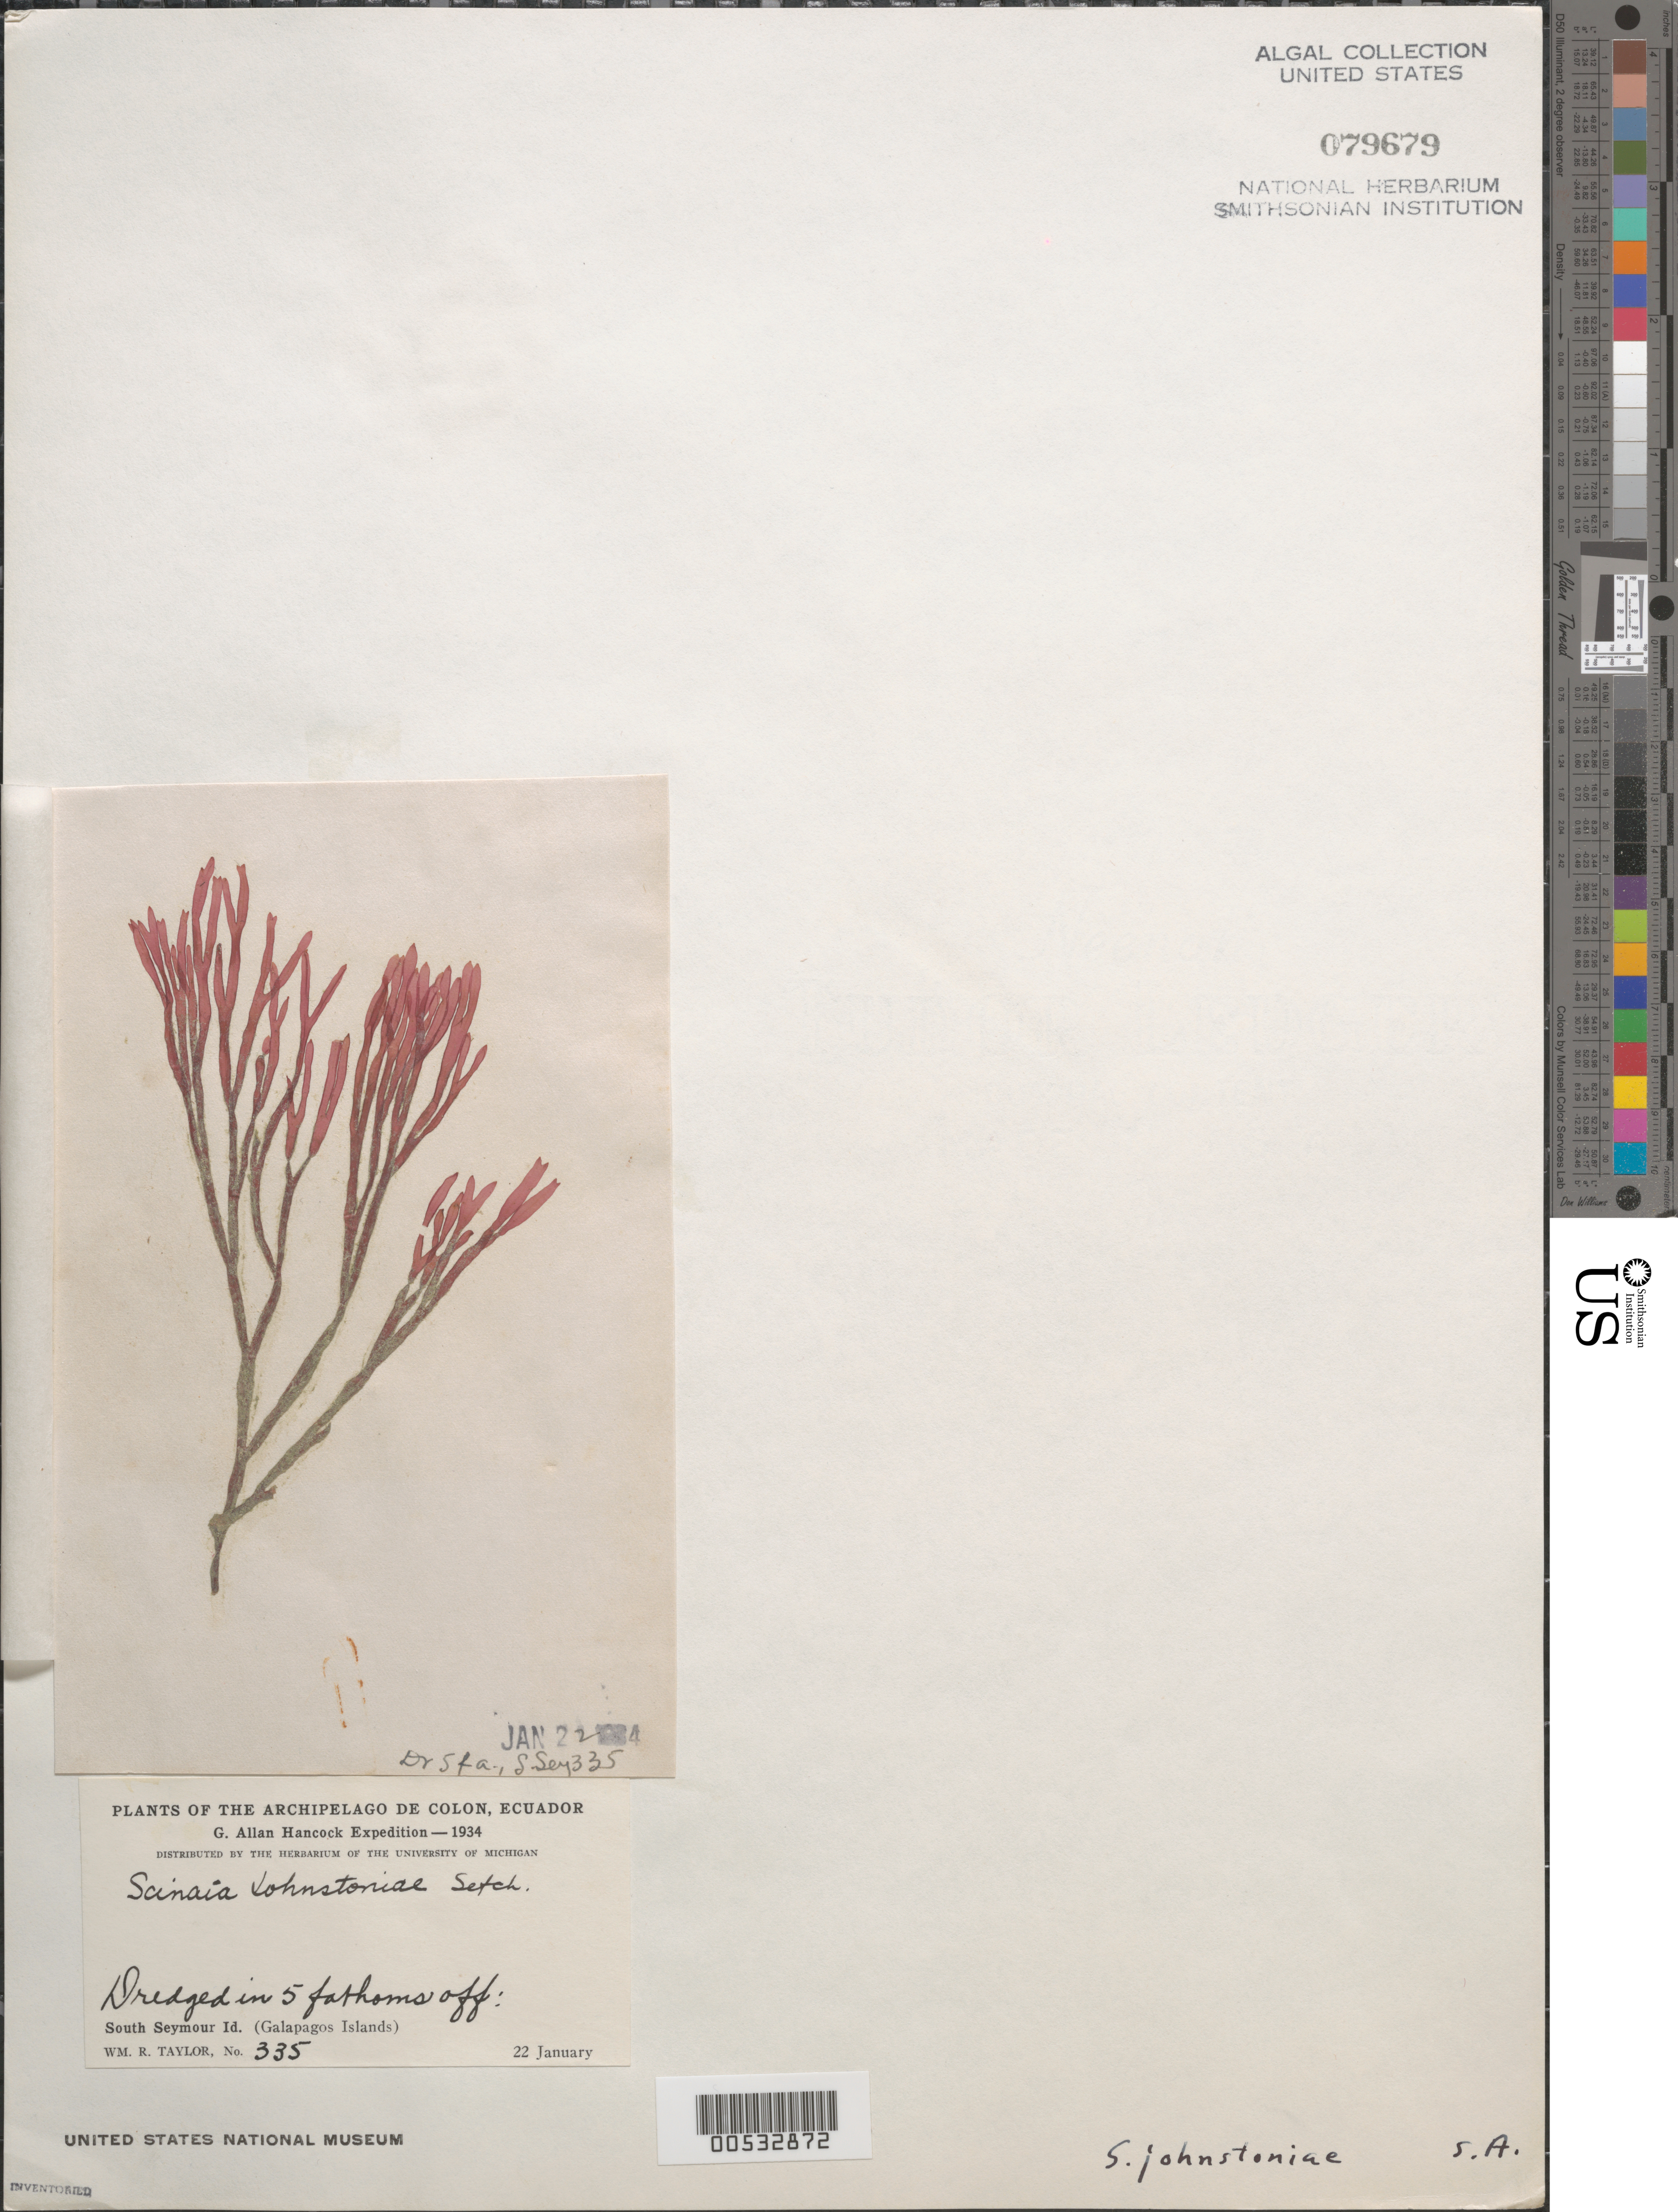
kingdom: Plantae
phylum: Rhodophyta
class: Florideophyceae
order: Nemaliales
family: Scinaiaceae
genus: Scinaia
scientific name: Scinaia johnstoniae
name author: Setch.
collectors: W. R. Taylor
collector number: WRT 34-335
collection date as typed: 22 Jan 1934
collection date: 1934-01-22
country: Ecuador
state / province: Colón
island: Baltra [South Seymour]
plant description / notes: G. Allan Hancock Expedition, 1934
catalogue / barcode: US 79679